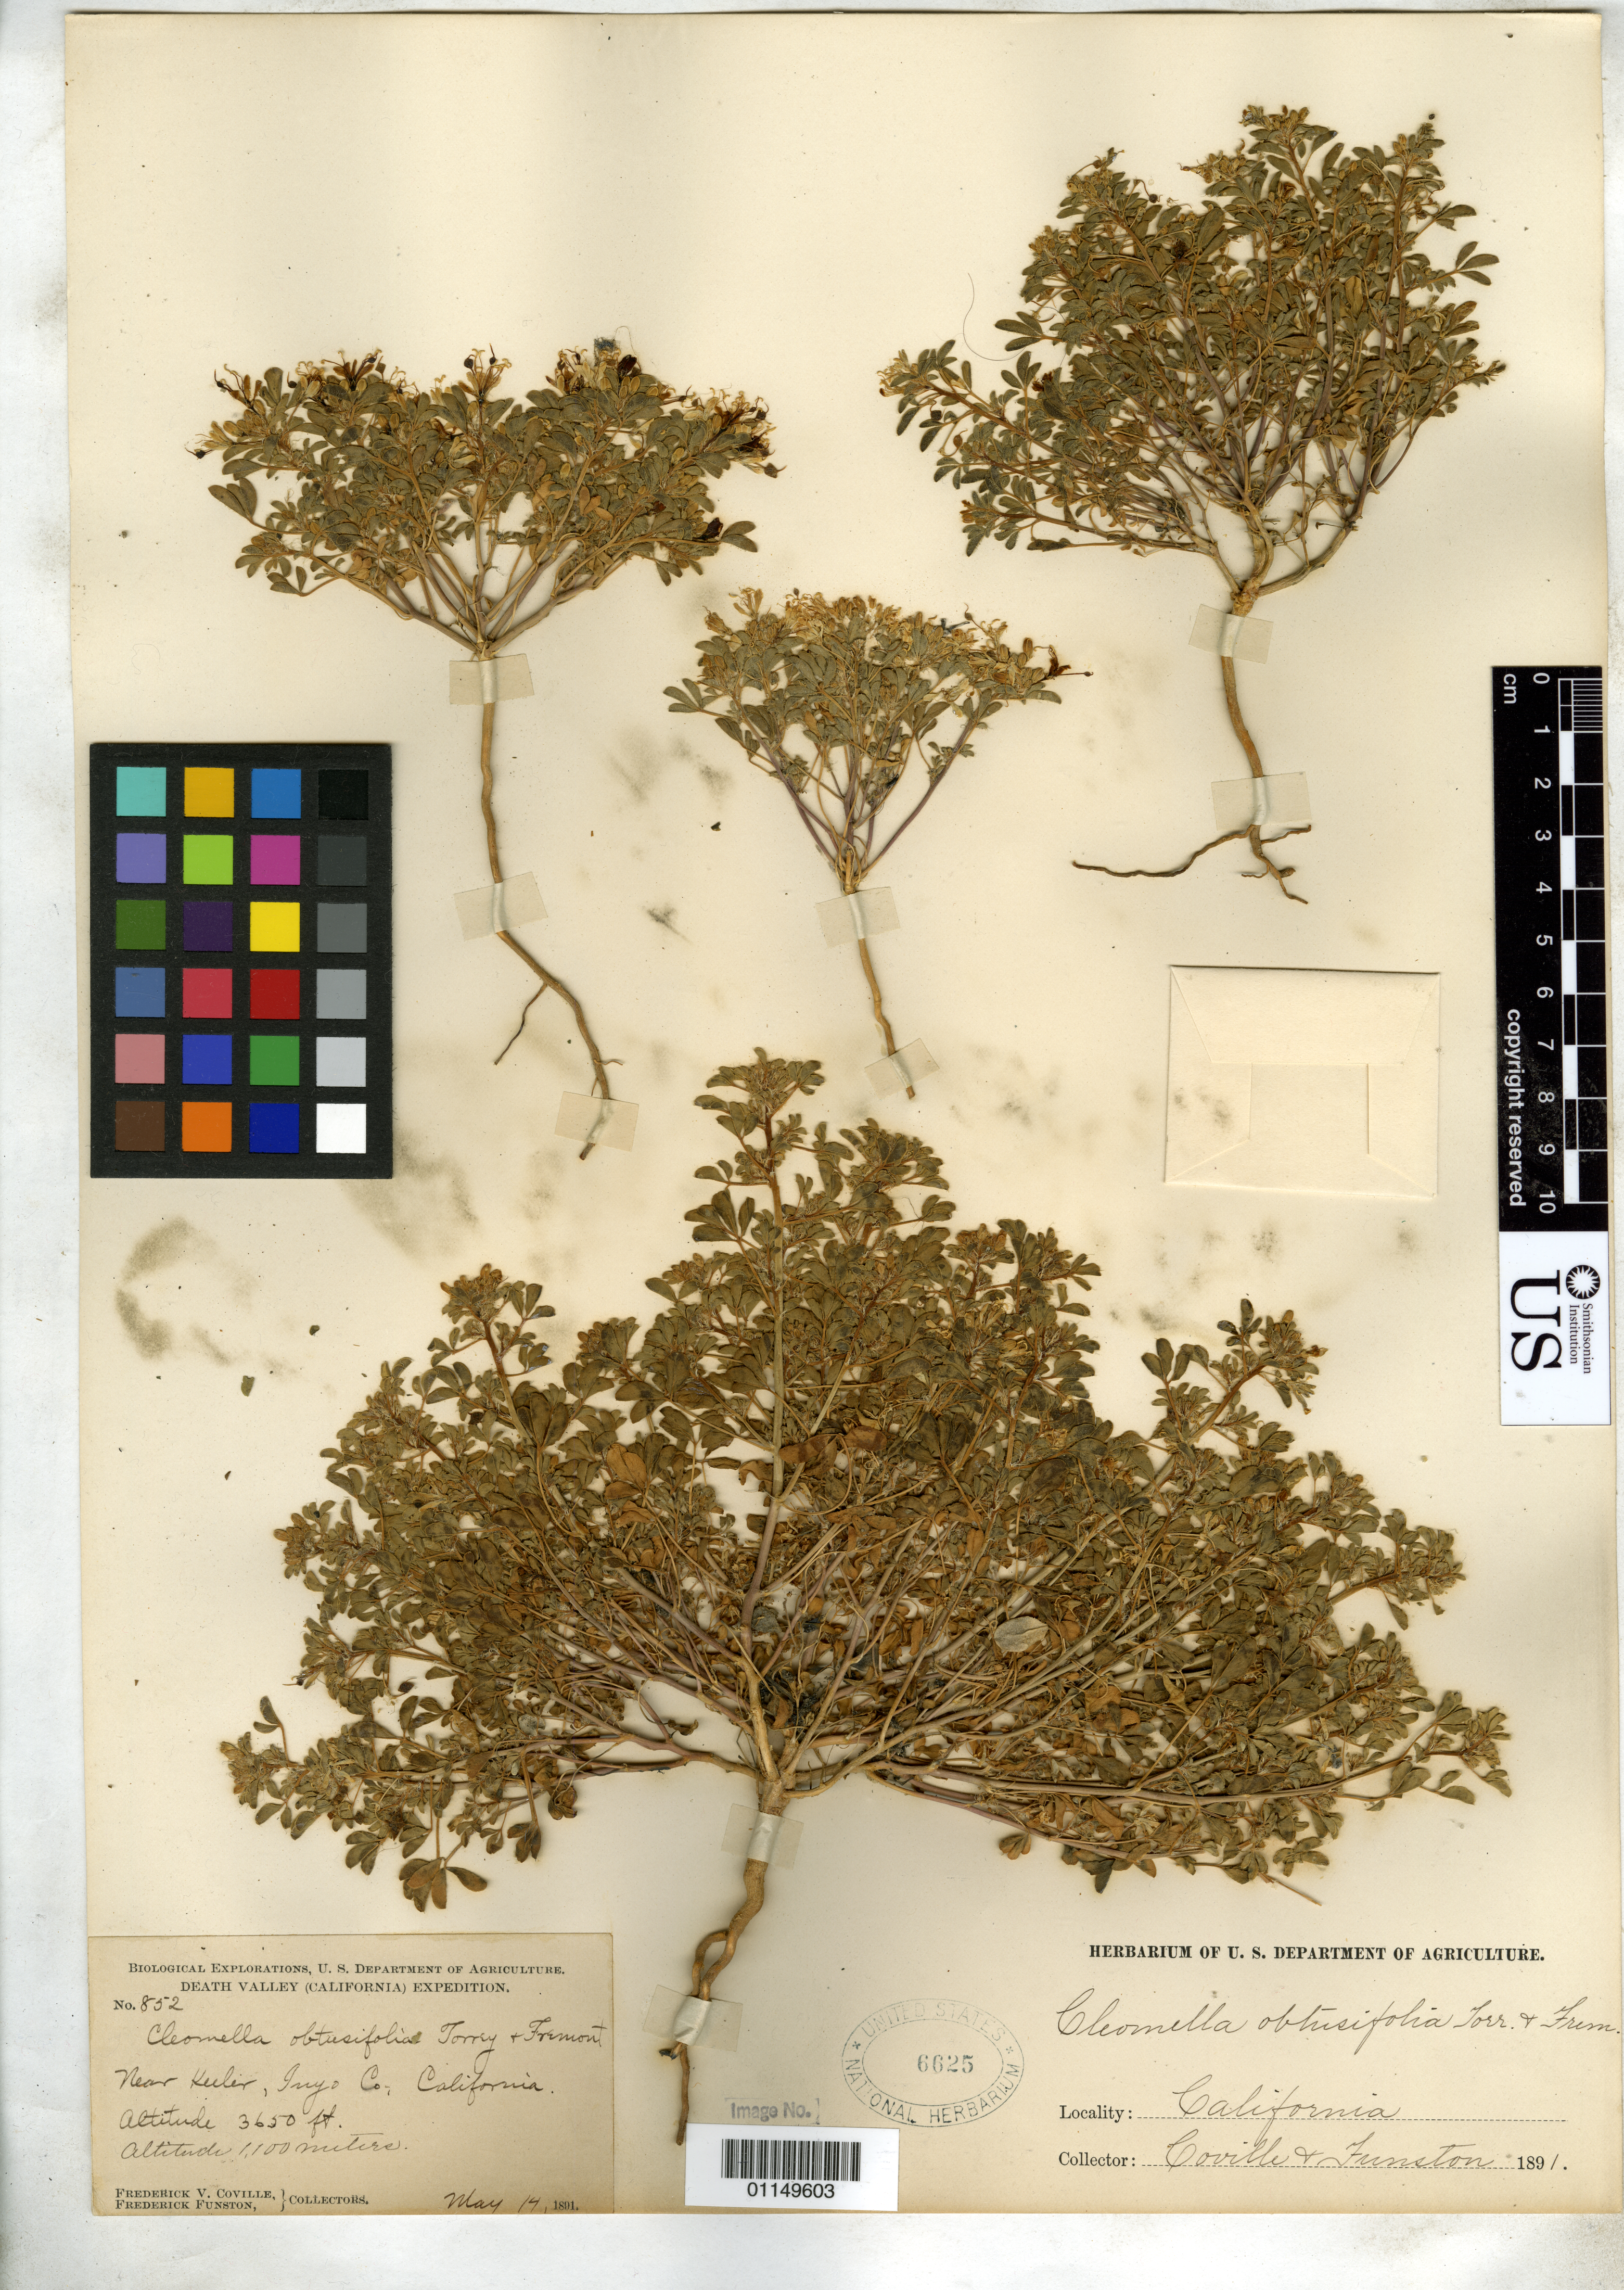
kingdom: Plantae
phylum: Tracheophyta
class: Magnoliopsida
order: Brassicales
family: Cleomaceae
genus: Cleomella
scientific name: Cleomella obtusifolia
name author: Torr. & Frém.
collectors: F. V. Coville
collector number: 852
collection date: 1891-05-14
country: United States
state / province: California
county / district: Inyo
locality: Near Keeler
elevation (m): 1113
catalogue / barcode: US 6625